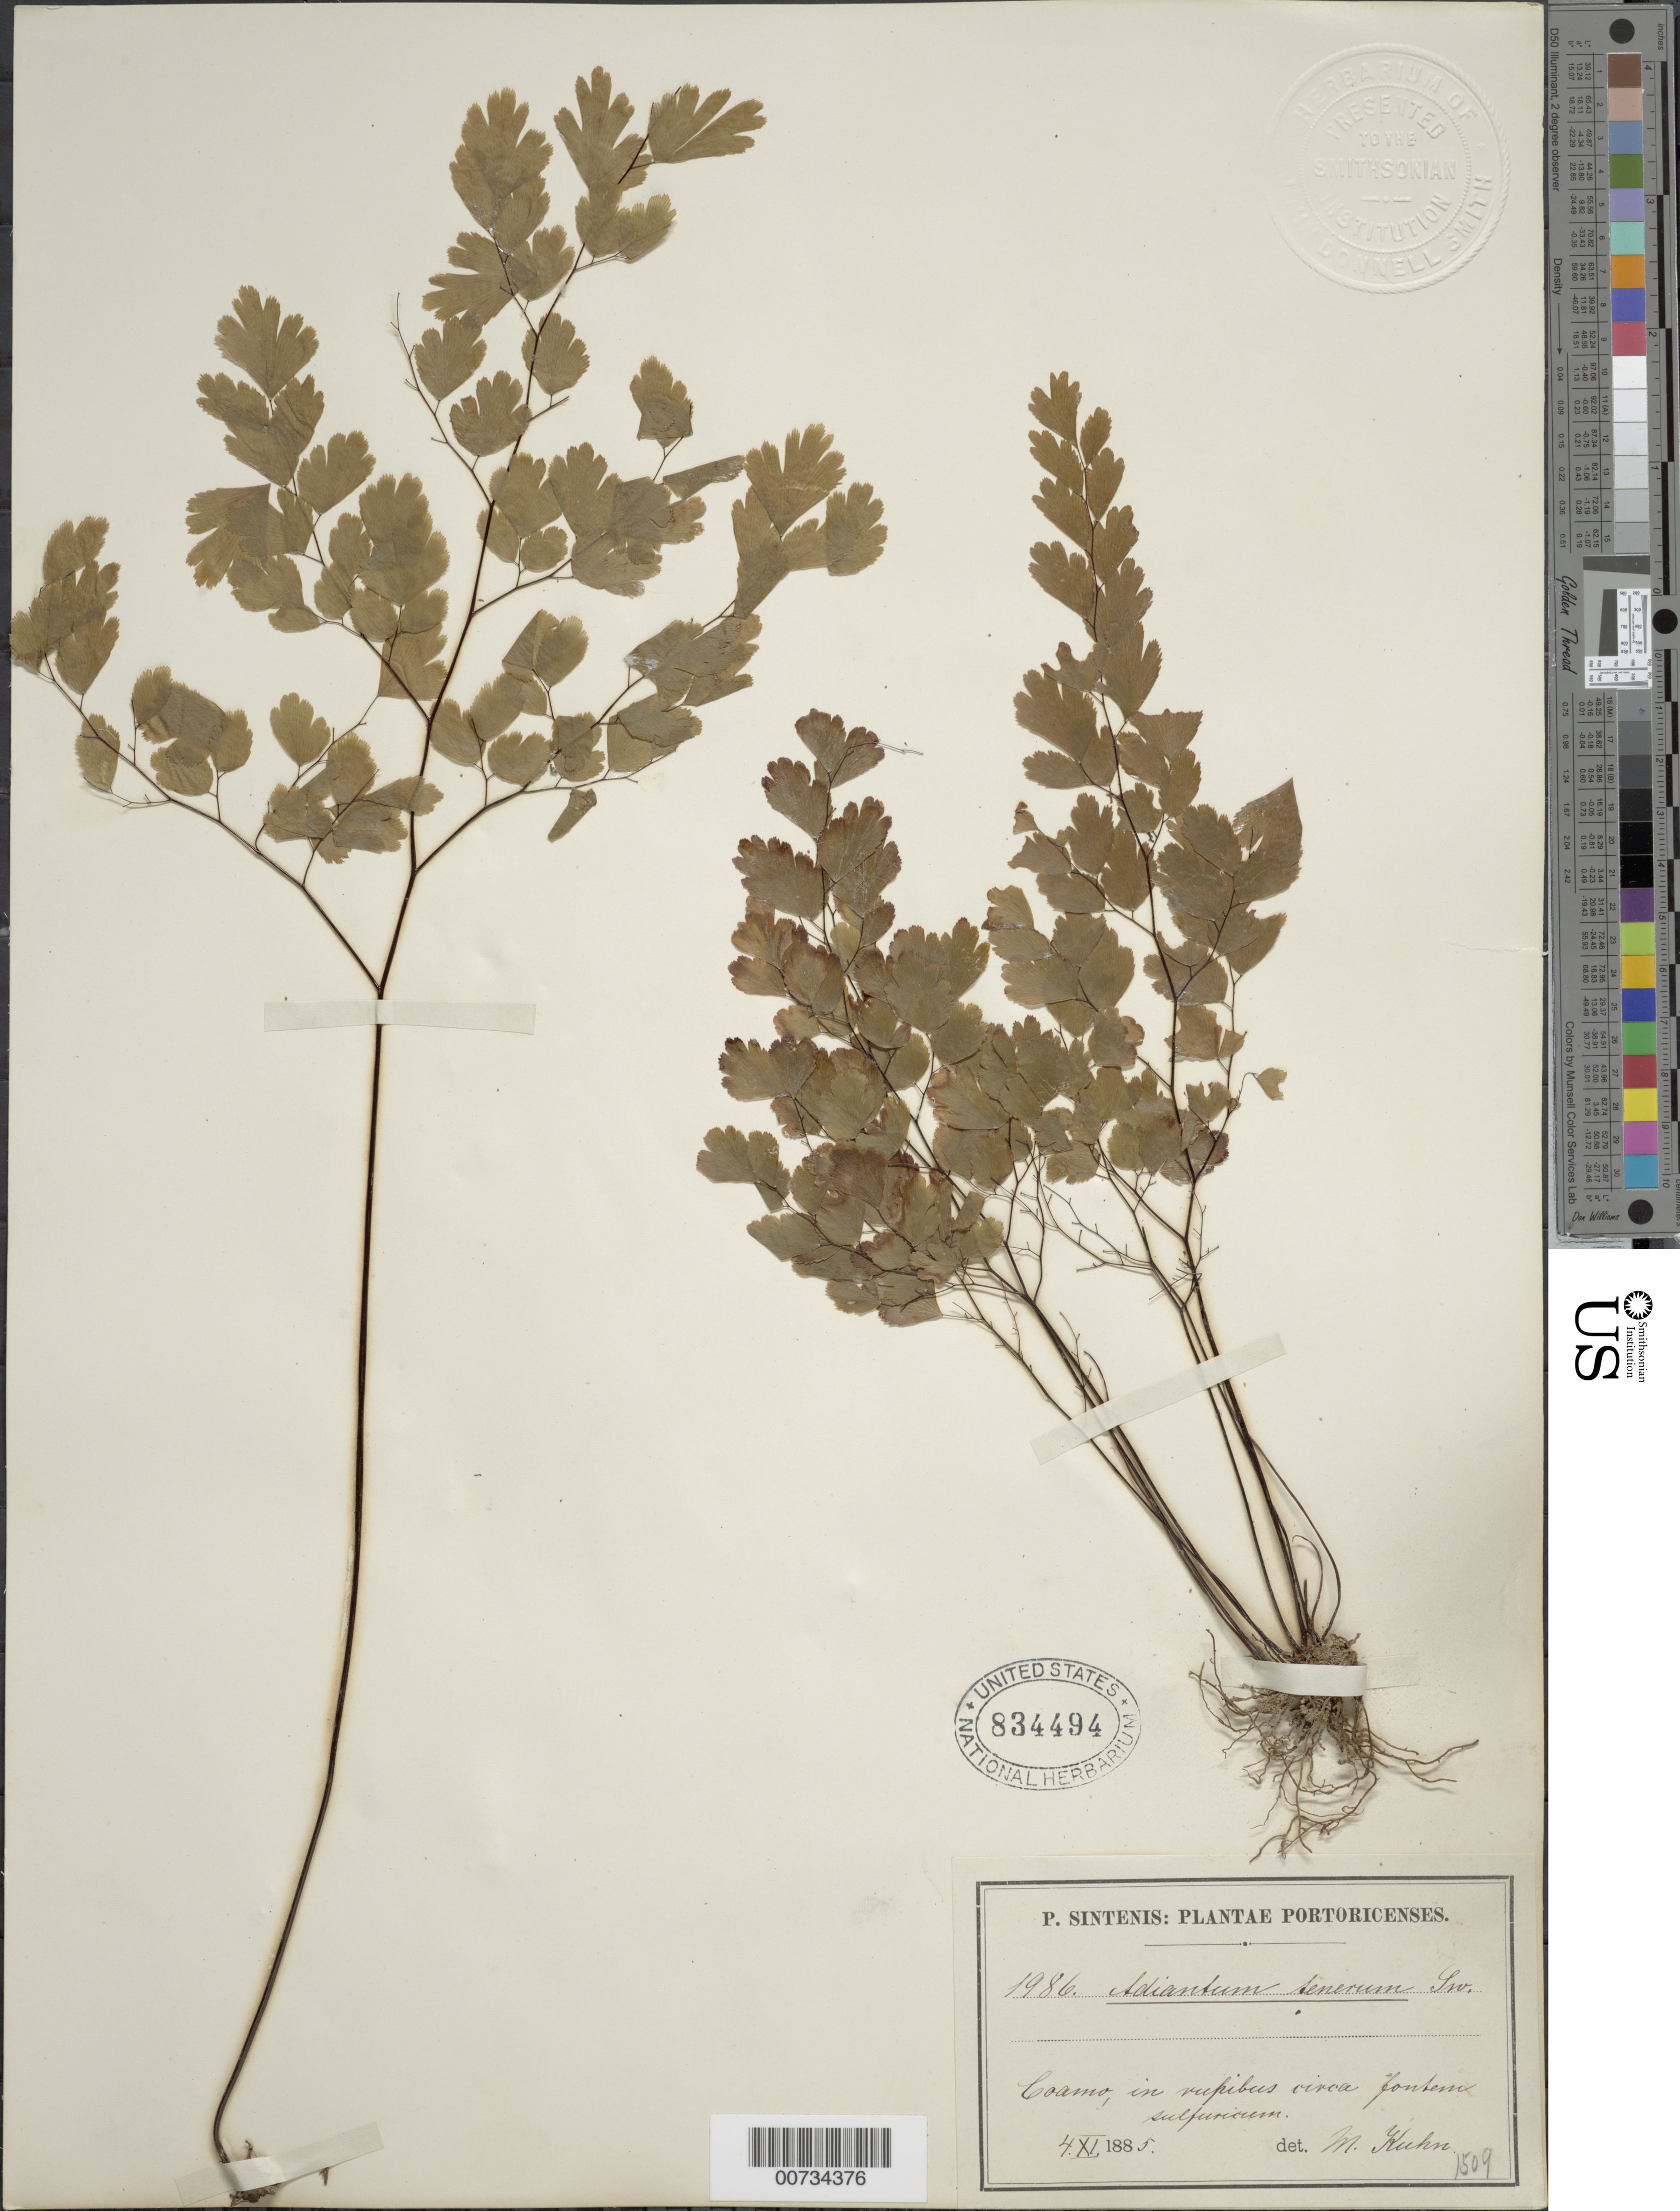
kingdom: Plantae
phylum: Tracheophyta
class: Polypodiopsida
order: Polypodiales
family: Pteridaceae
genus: Adiantum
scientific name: Adiantum tenerum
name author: Sw.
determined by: Kuhn, D. M.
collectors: P. Sintenis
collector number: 1986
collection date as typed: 04 Nov 1885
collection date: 1885-11-04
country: Puerto Rico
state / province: Coamo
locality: Coamo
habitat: In rupibus circa fontem sulfuricum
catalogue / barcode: US 834494